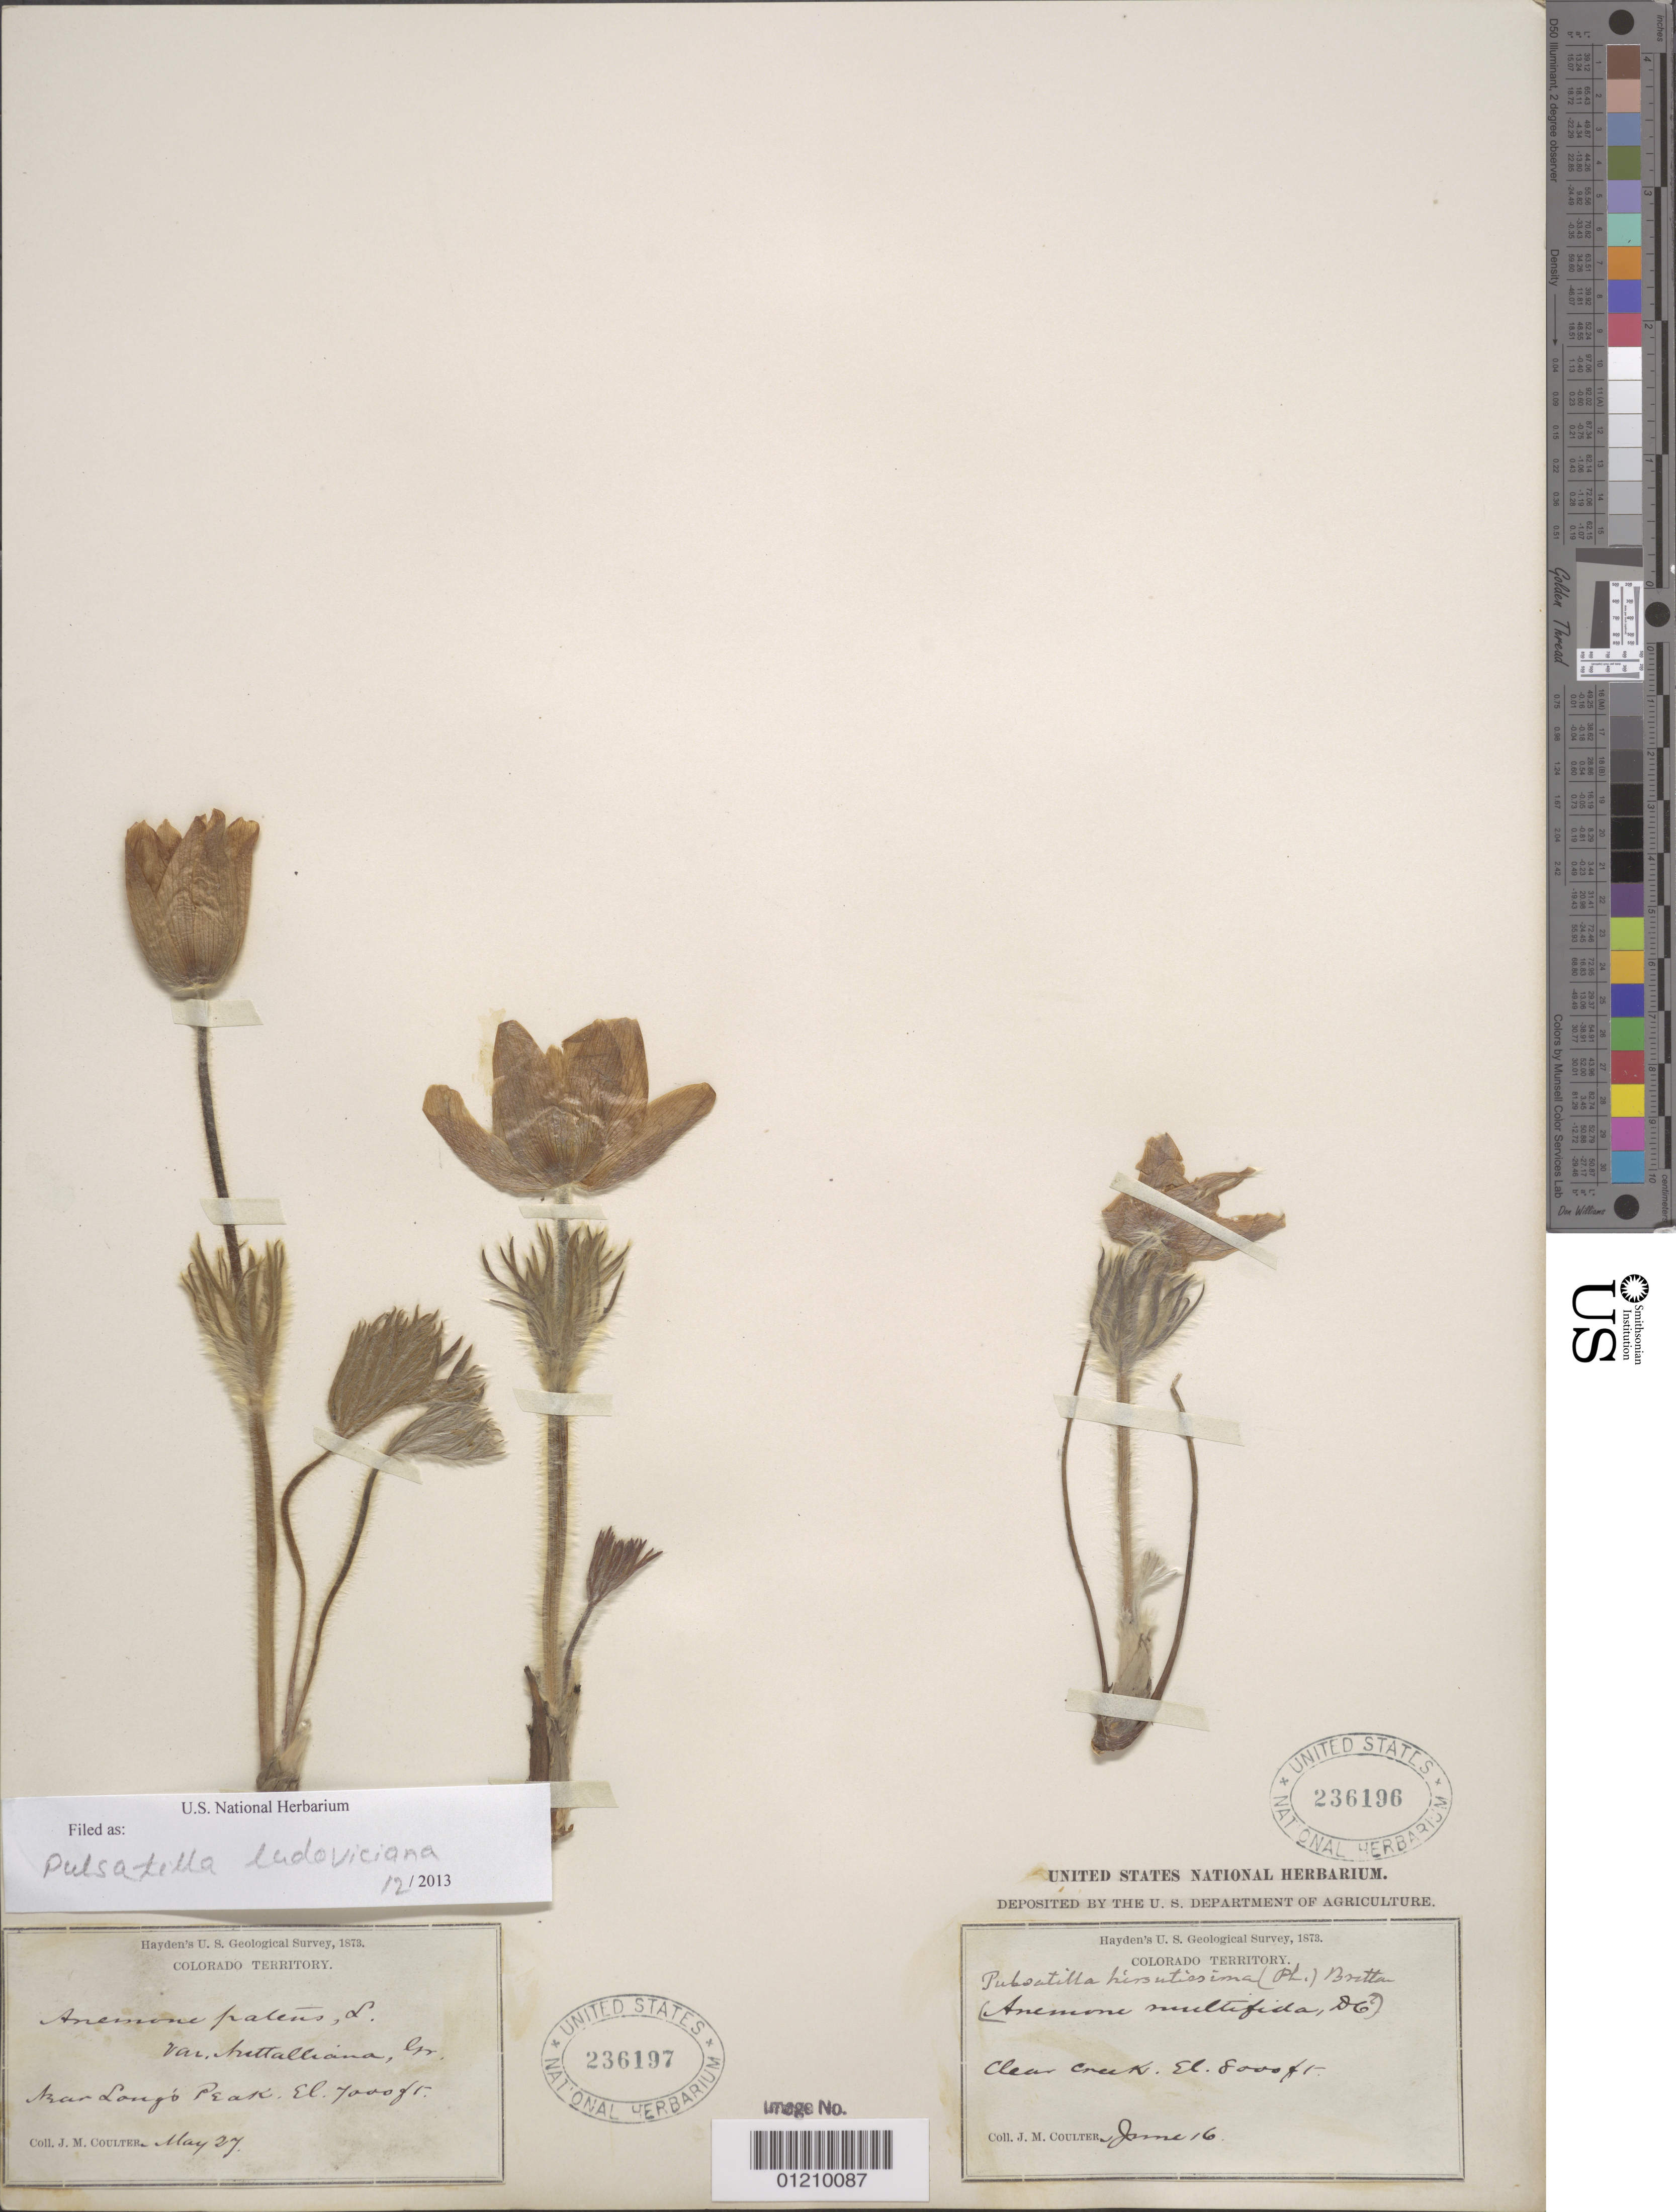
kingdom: Plantae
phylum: Tracheophyta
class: Magnoliopsida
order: Ranunculales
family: Ranunculaceae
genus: Pulsatilla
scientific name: Pulsatilla nuttalliana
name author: (DC.) Bercht. & J. Presl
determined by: Strong, Mark T., (BOT), Smithsonian Institution - National Museum of Natural History (UNITED STATES)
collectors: J. M. Coulter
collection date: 1873-05-27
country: United States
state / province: Colorado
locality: Near Long's Peak.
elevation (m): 2134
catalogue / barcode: US 236197